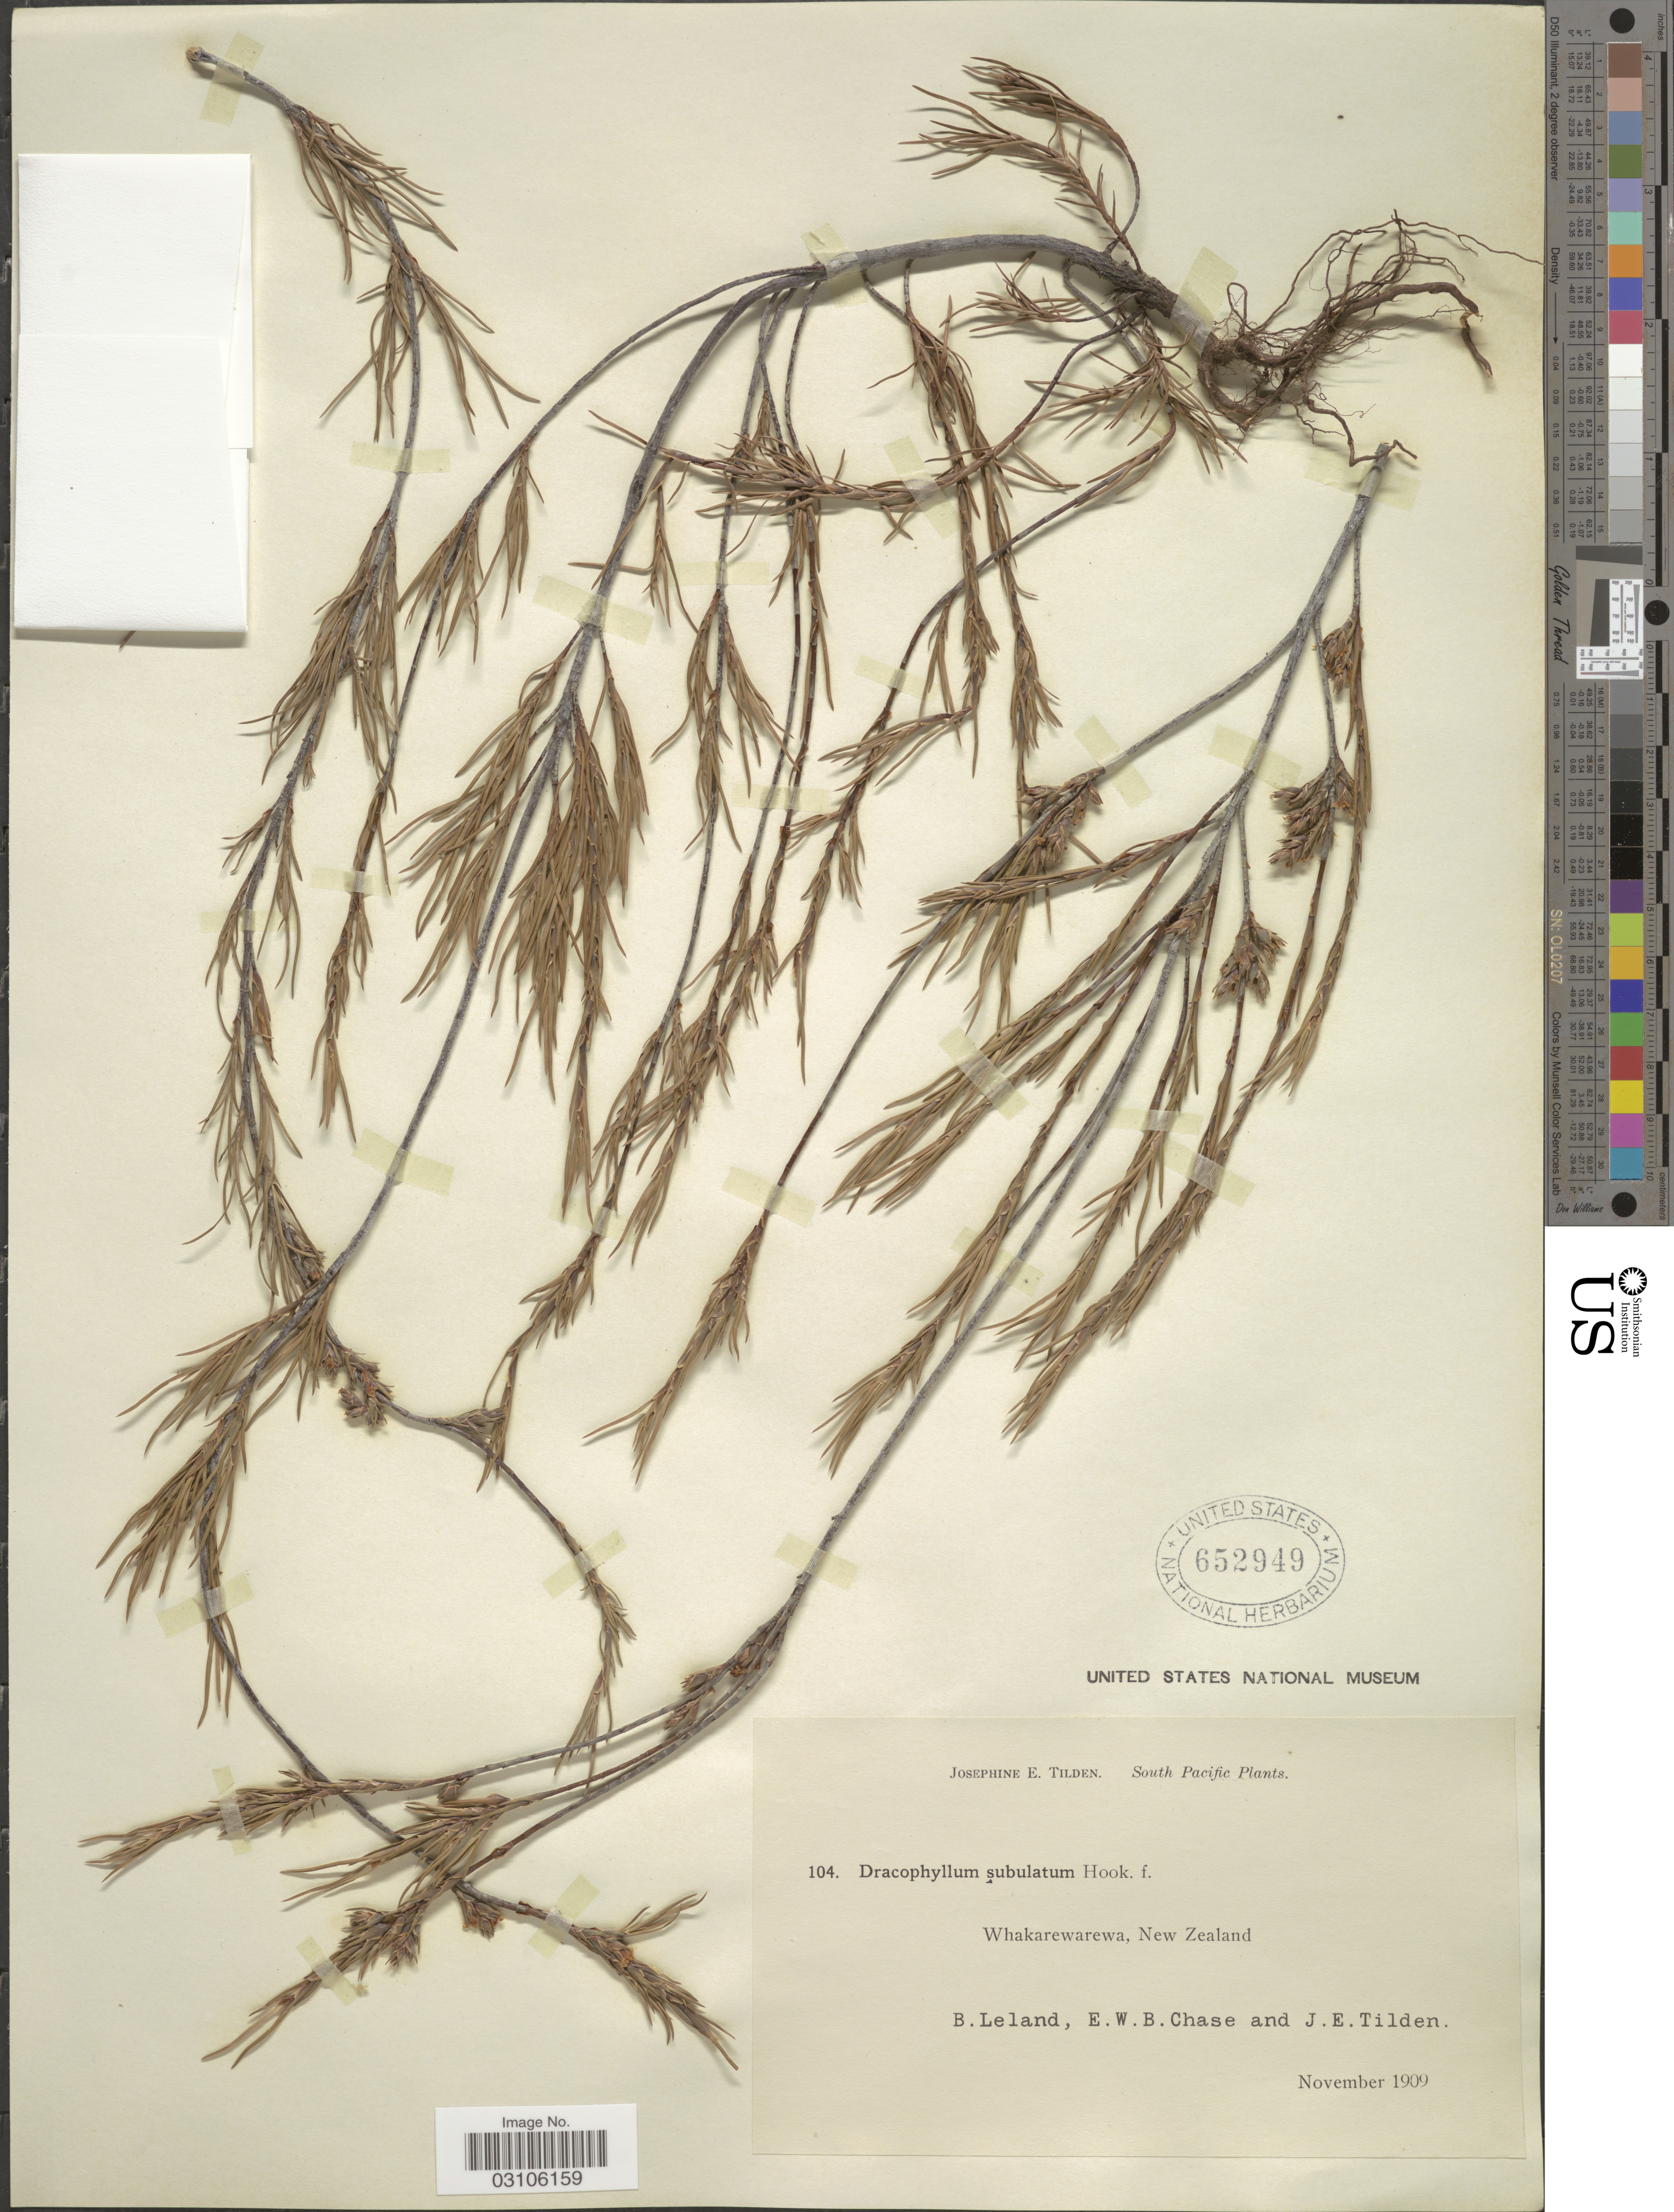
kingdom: Plantae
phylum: Tracheophyta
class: Magnoliopsida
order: Ericales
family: Ericaceae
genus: Dracophyllum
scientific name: Dracophyllum subulatum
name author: Hook. f.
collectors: B. Leland, E. W. Chase & J. E. Tilden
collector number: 104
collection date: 1909-11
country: New Zealand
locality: South Pacific. Whakarewarewa.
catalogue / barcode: US 652949